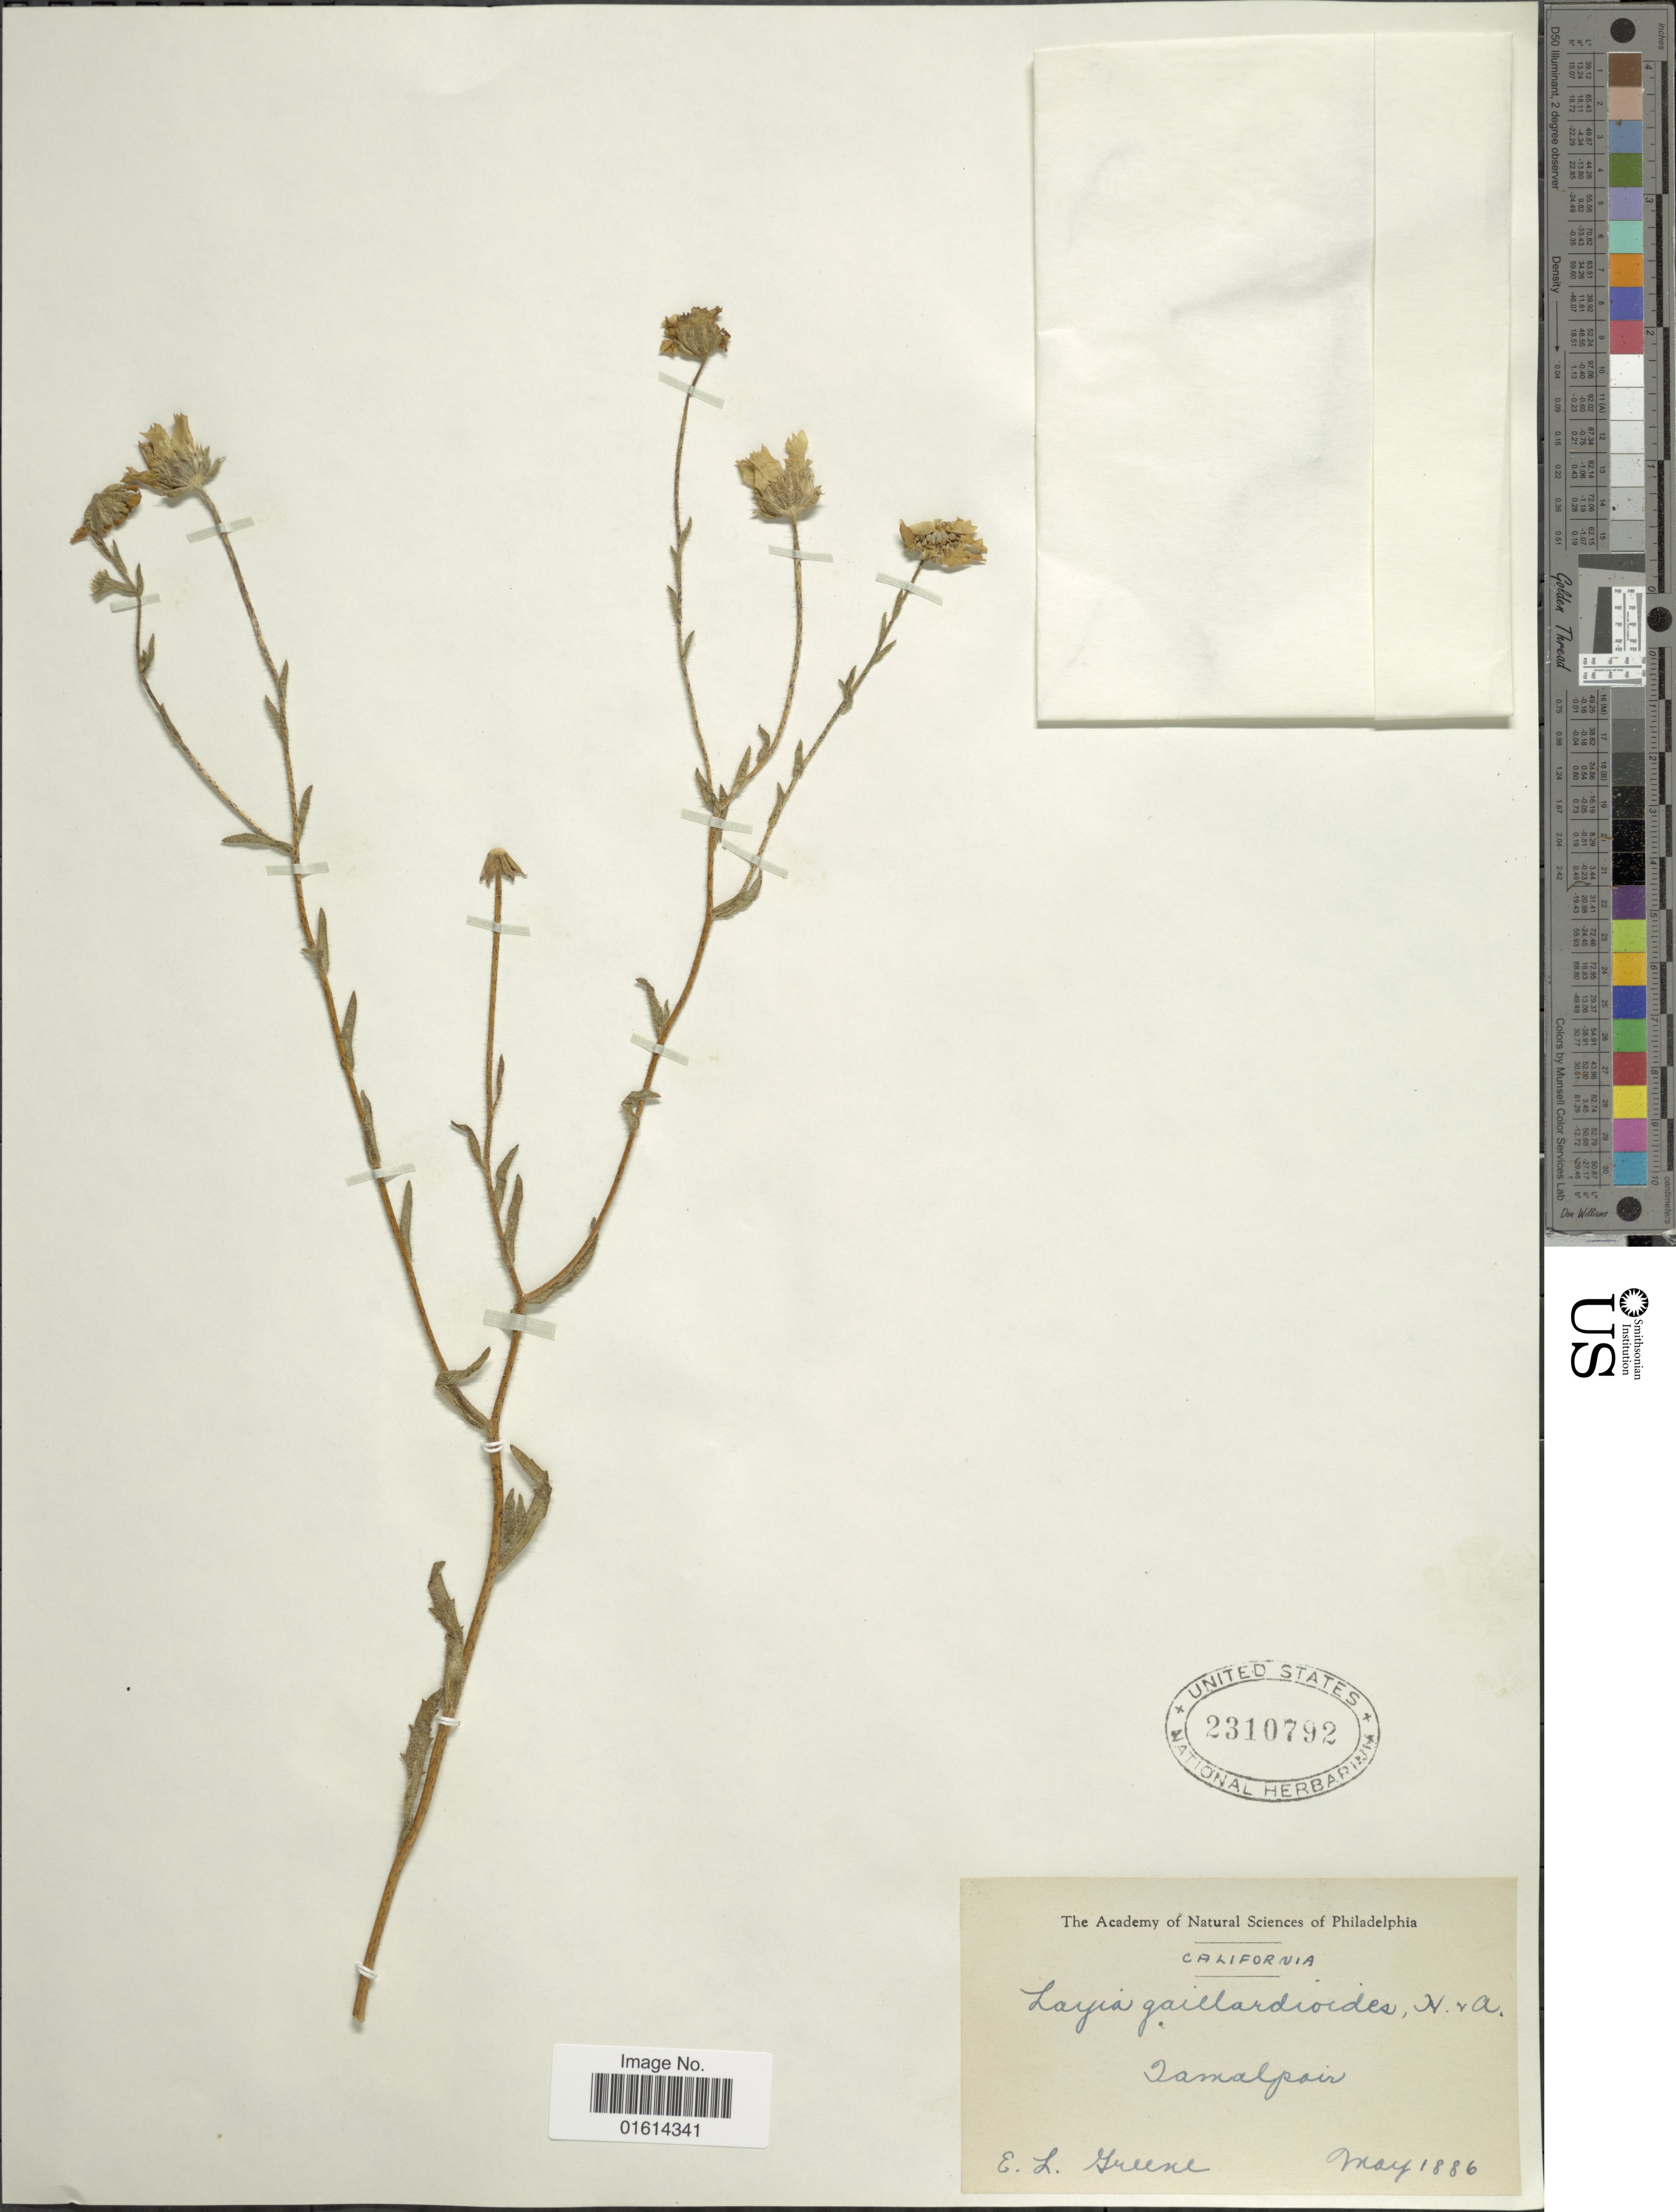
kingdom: Plantae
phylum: Tracheophyta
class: Magnoliopsida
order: Asterales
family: Asteraceae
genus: Layia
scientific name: Layia gaillardioides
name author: (Hook. & Arn.) DC.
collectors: E. L. Greene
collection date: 1886-05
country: United States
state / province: California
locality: Tamalpais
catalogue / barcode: US 2310792